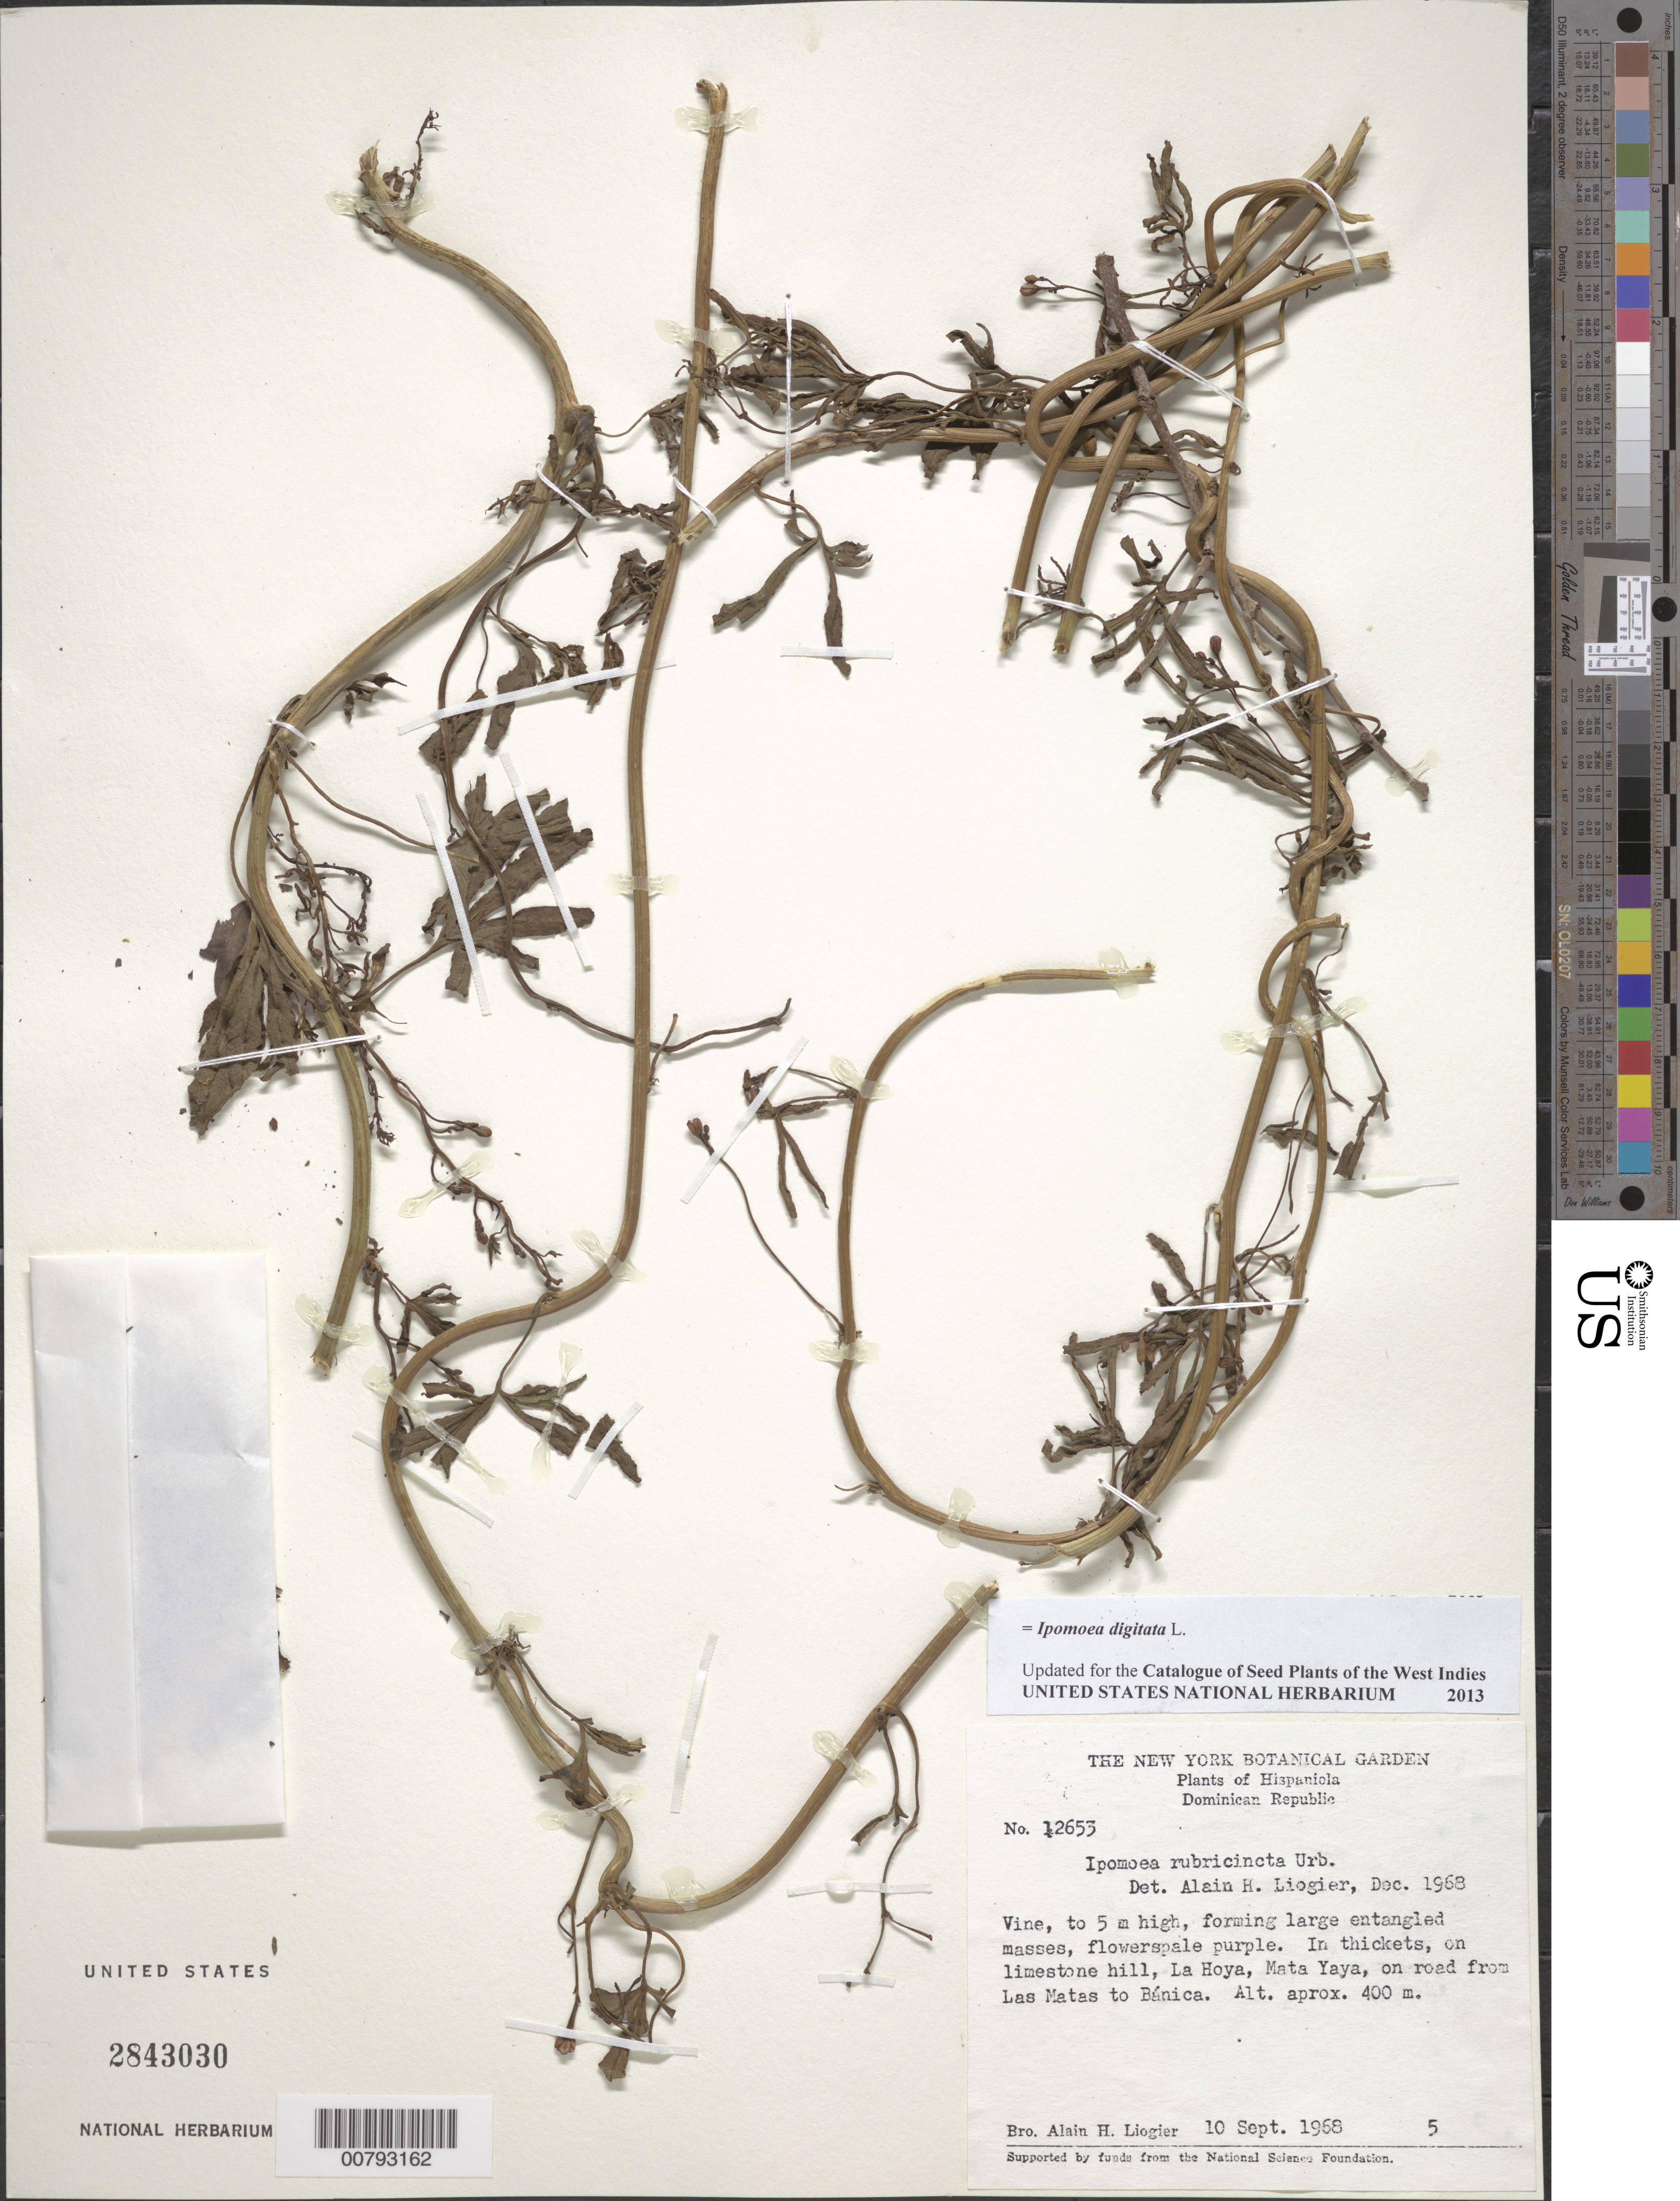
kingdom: Plantae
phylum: Tracheophyta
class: Magnoliopsida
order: Solanales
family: Convolvulaceae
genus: Ipomoea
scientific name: Ipomoea digitata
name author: L.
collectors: A. H. Liogier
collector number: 12653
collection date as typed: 10 Sep 1968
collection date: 1968-09-10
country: Dominican Republic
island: Hispaniola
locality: On road from Las Matas to Bánica, Mata Yaya, La Hoya.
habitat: In thickets, on limestone hill.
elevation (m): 400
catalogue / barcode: US 2843030